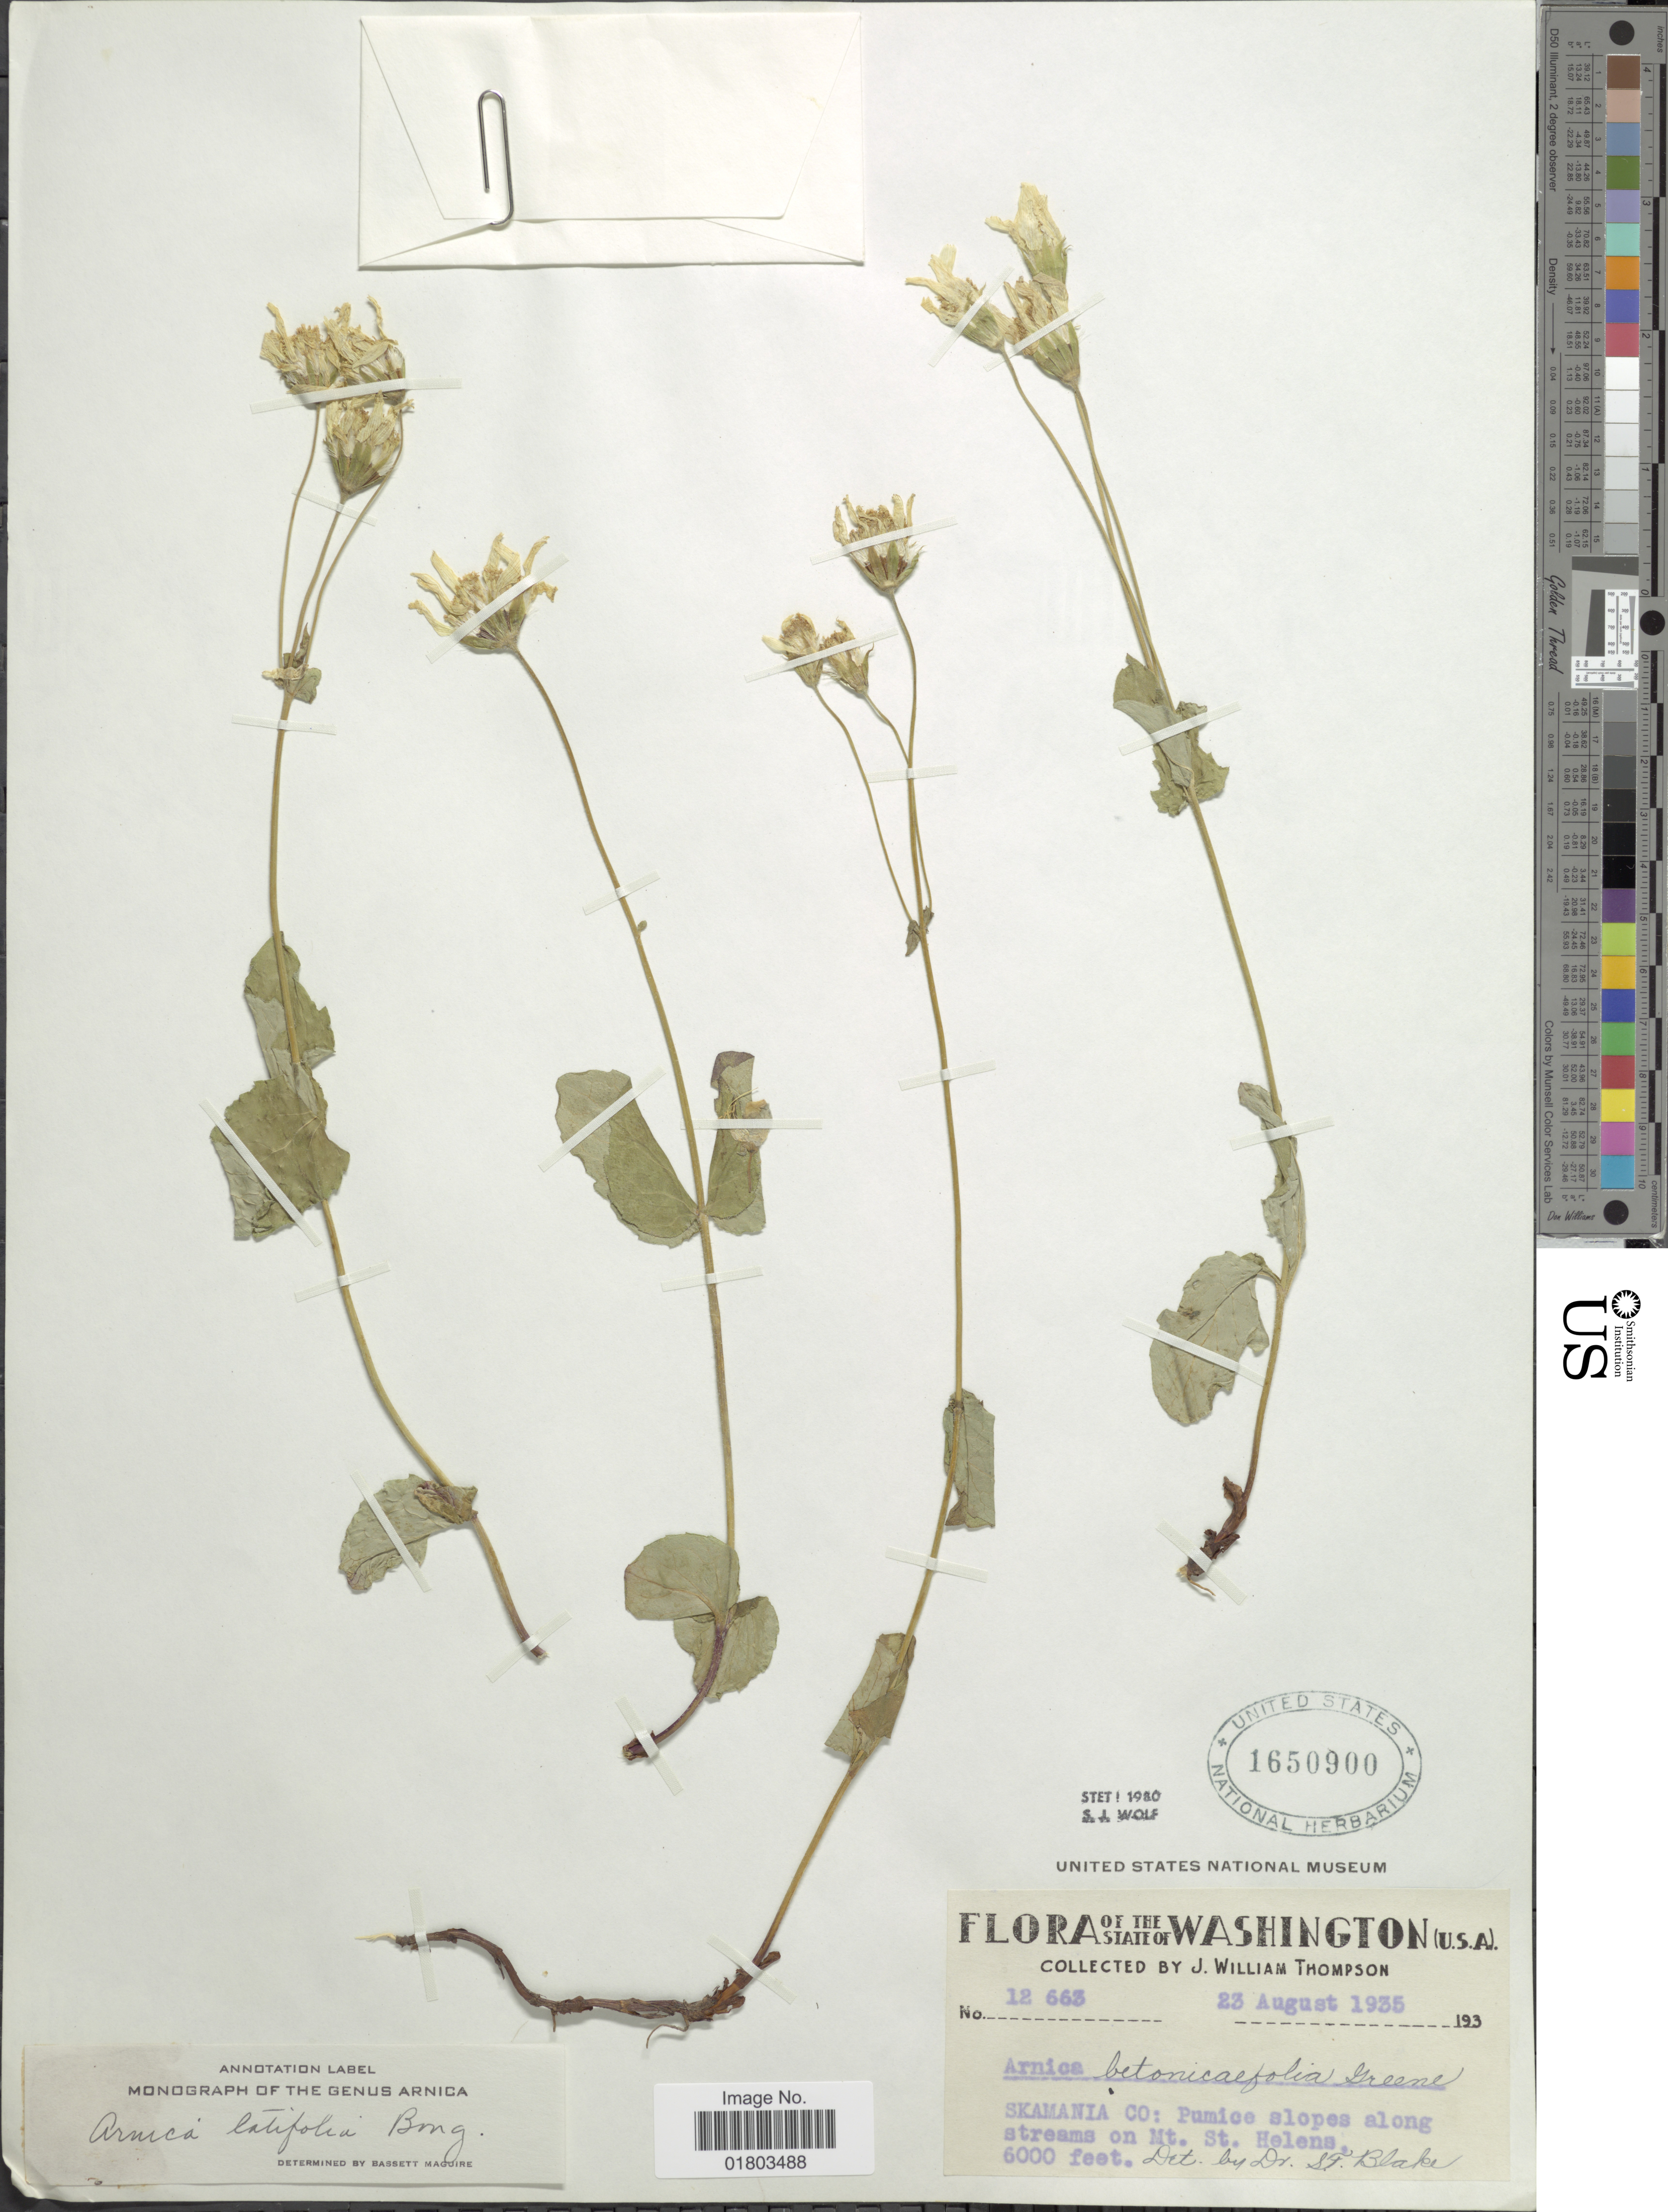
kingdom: Plantae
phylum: Tracheophyta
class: Magnoliopsida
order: Asterales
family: Asteraceae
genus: Arnica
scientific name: Arnica latifolia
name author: Bong.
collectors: J. W. Thompson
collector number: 12663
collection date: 1935-08-23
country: United States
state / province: Washington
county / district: Skamania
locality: Skamania Co: Pumice slopes along streams on Mt. St Helens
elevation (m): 1829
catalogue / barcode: US 1650900